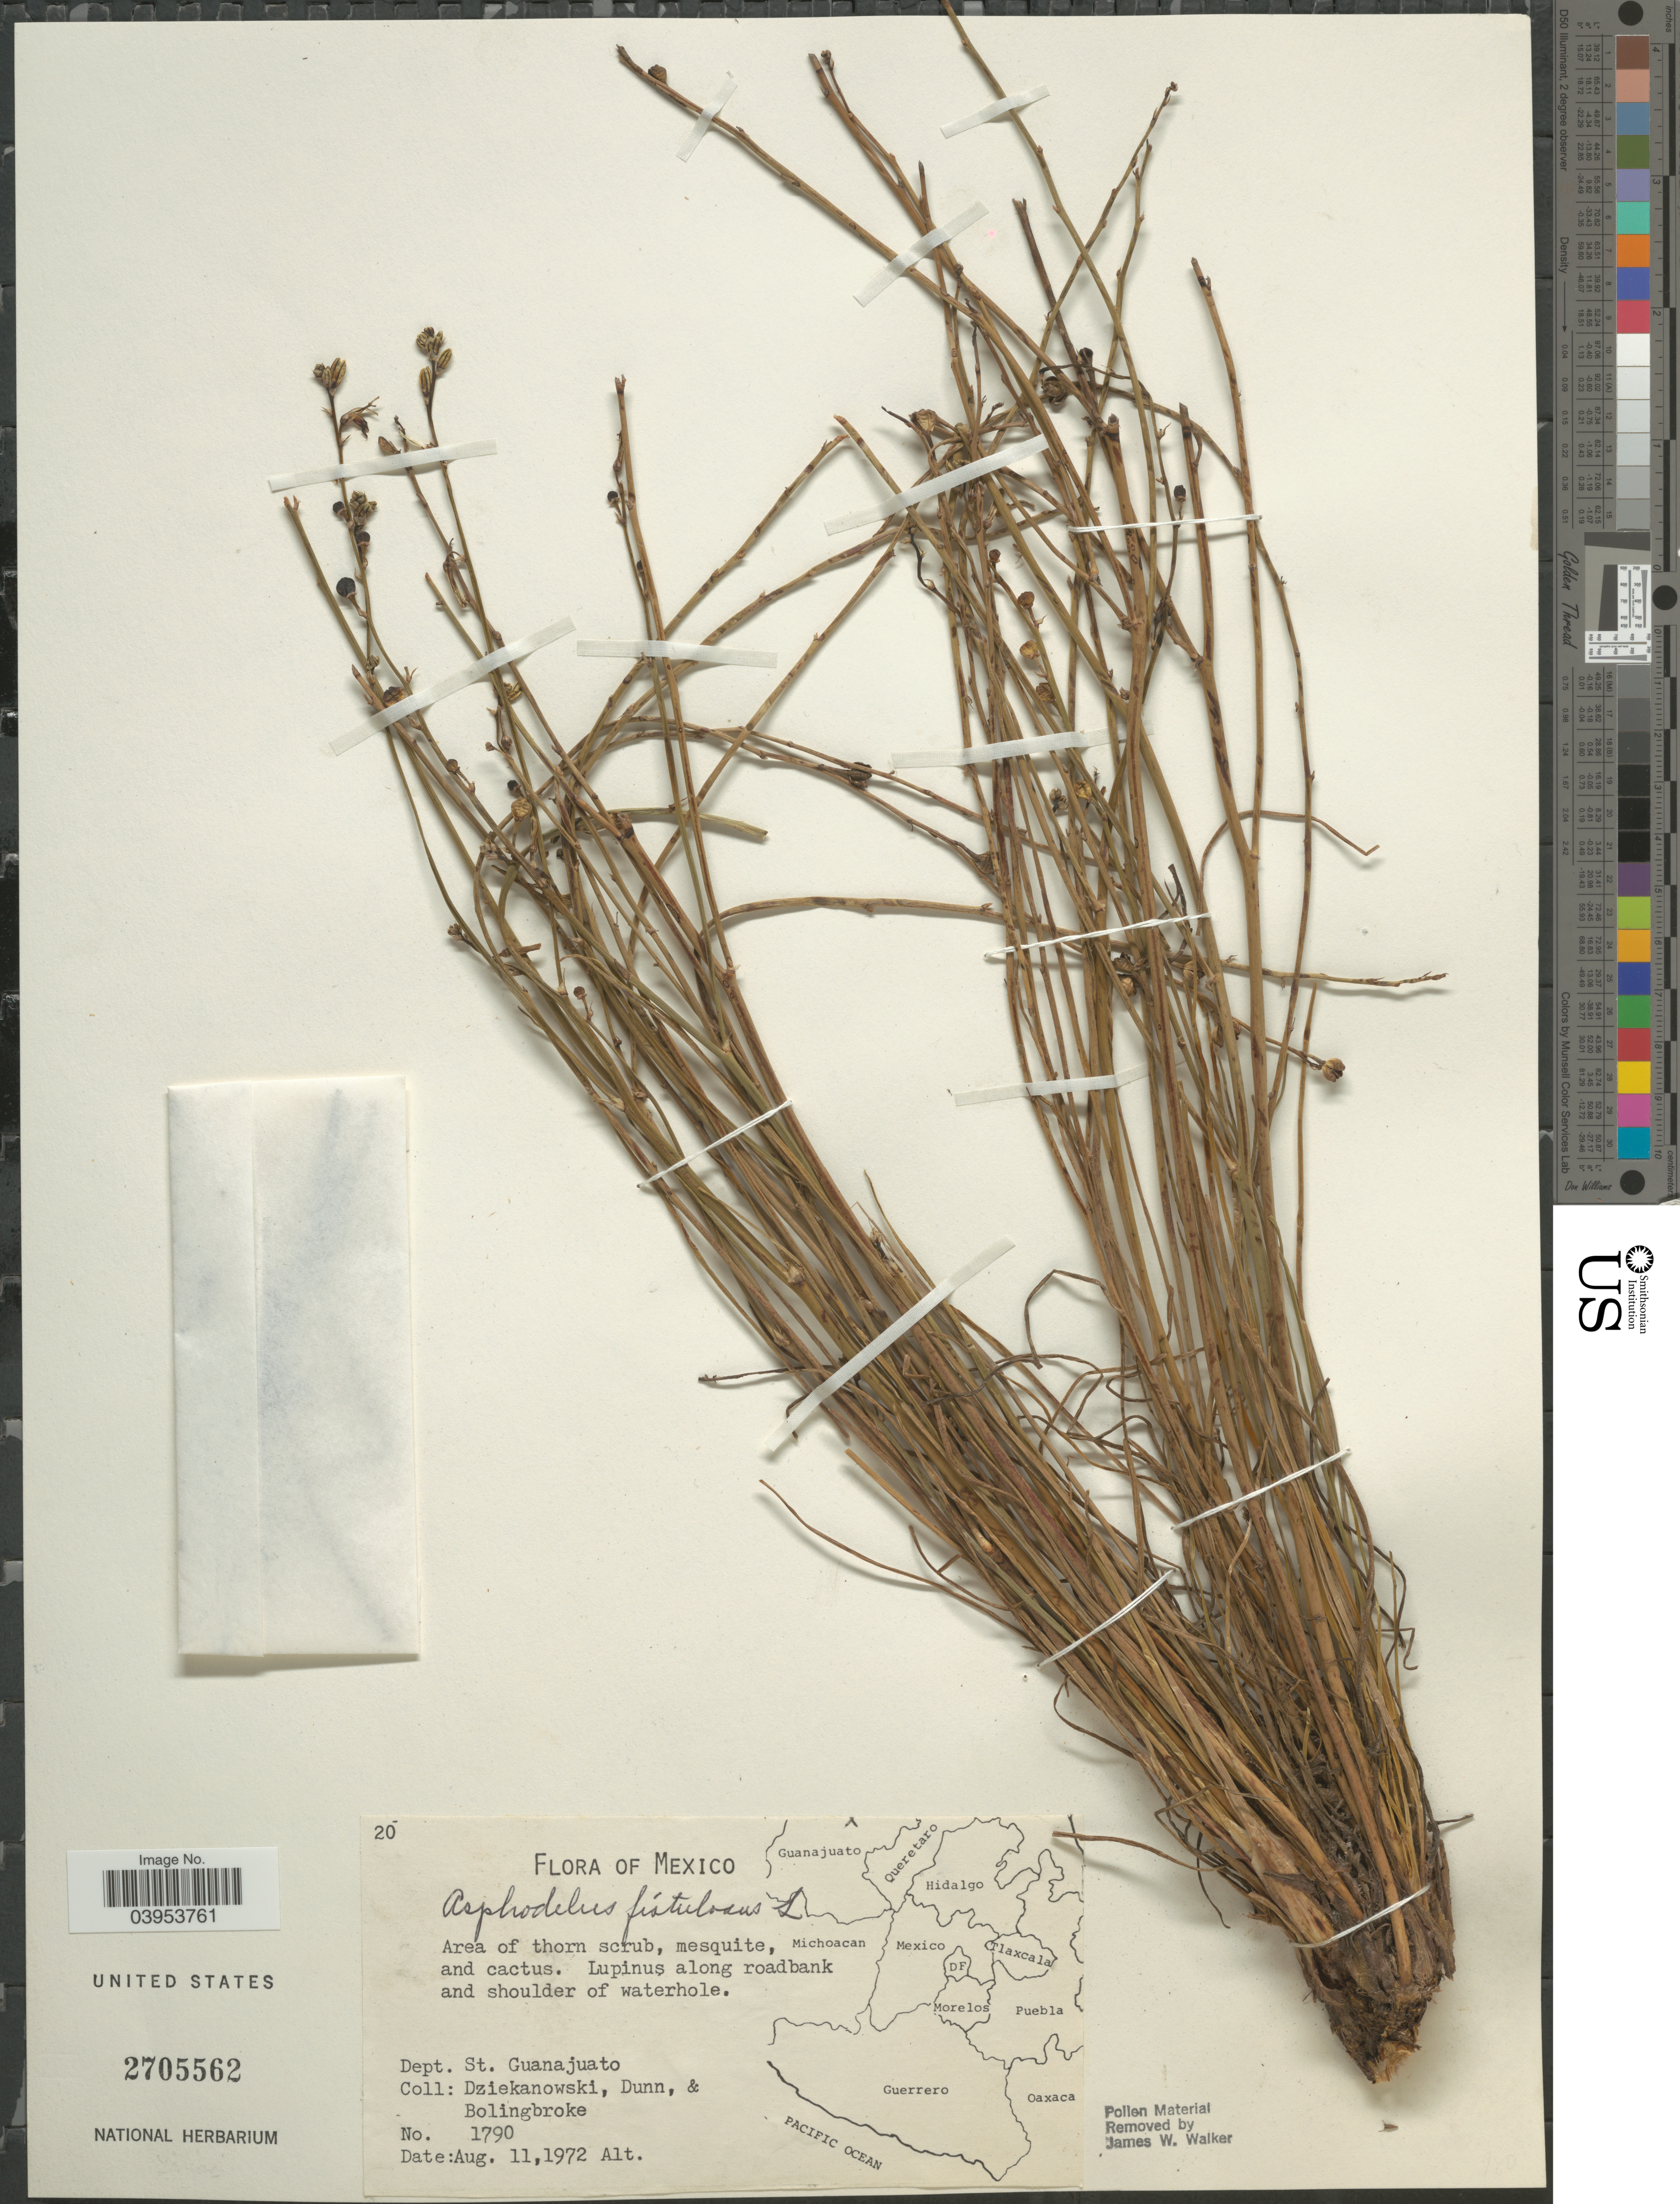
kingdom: Plantae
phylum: Tracheophyta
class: Liliopsida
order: Asparagales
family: Asphodelaceae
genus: Asphodelus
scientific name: Asphodelus fistulosus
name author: L.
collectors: -. Dziekanowski, Dunn, -- & -. Bolingbroke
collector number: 1790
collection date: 1972-08-11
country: Mexico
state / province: Guanajuato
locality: Dept. St. Guanajuato.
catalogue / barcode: US 2705562